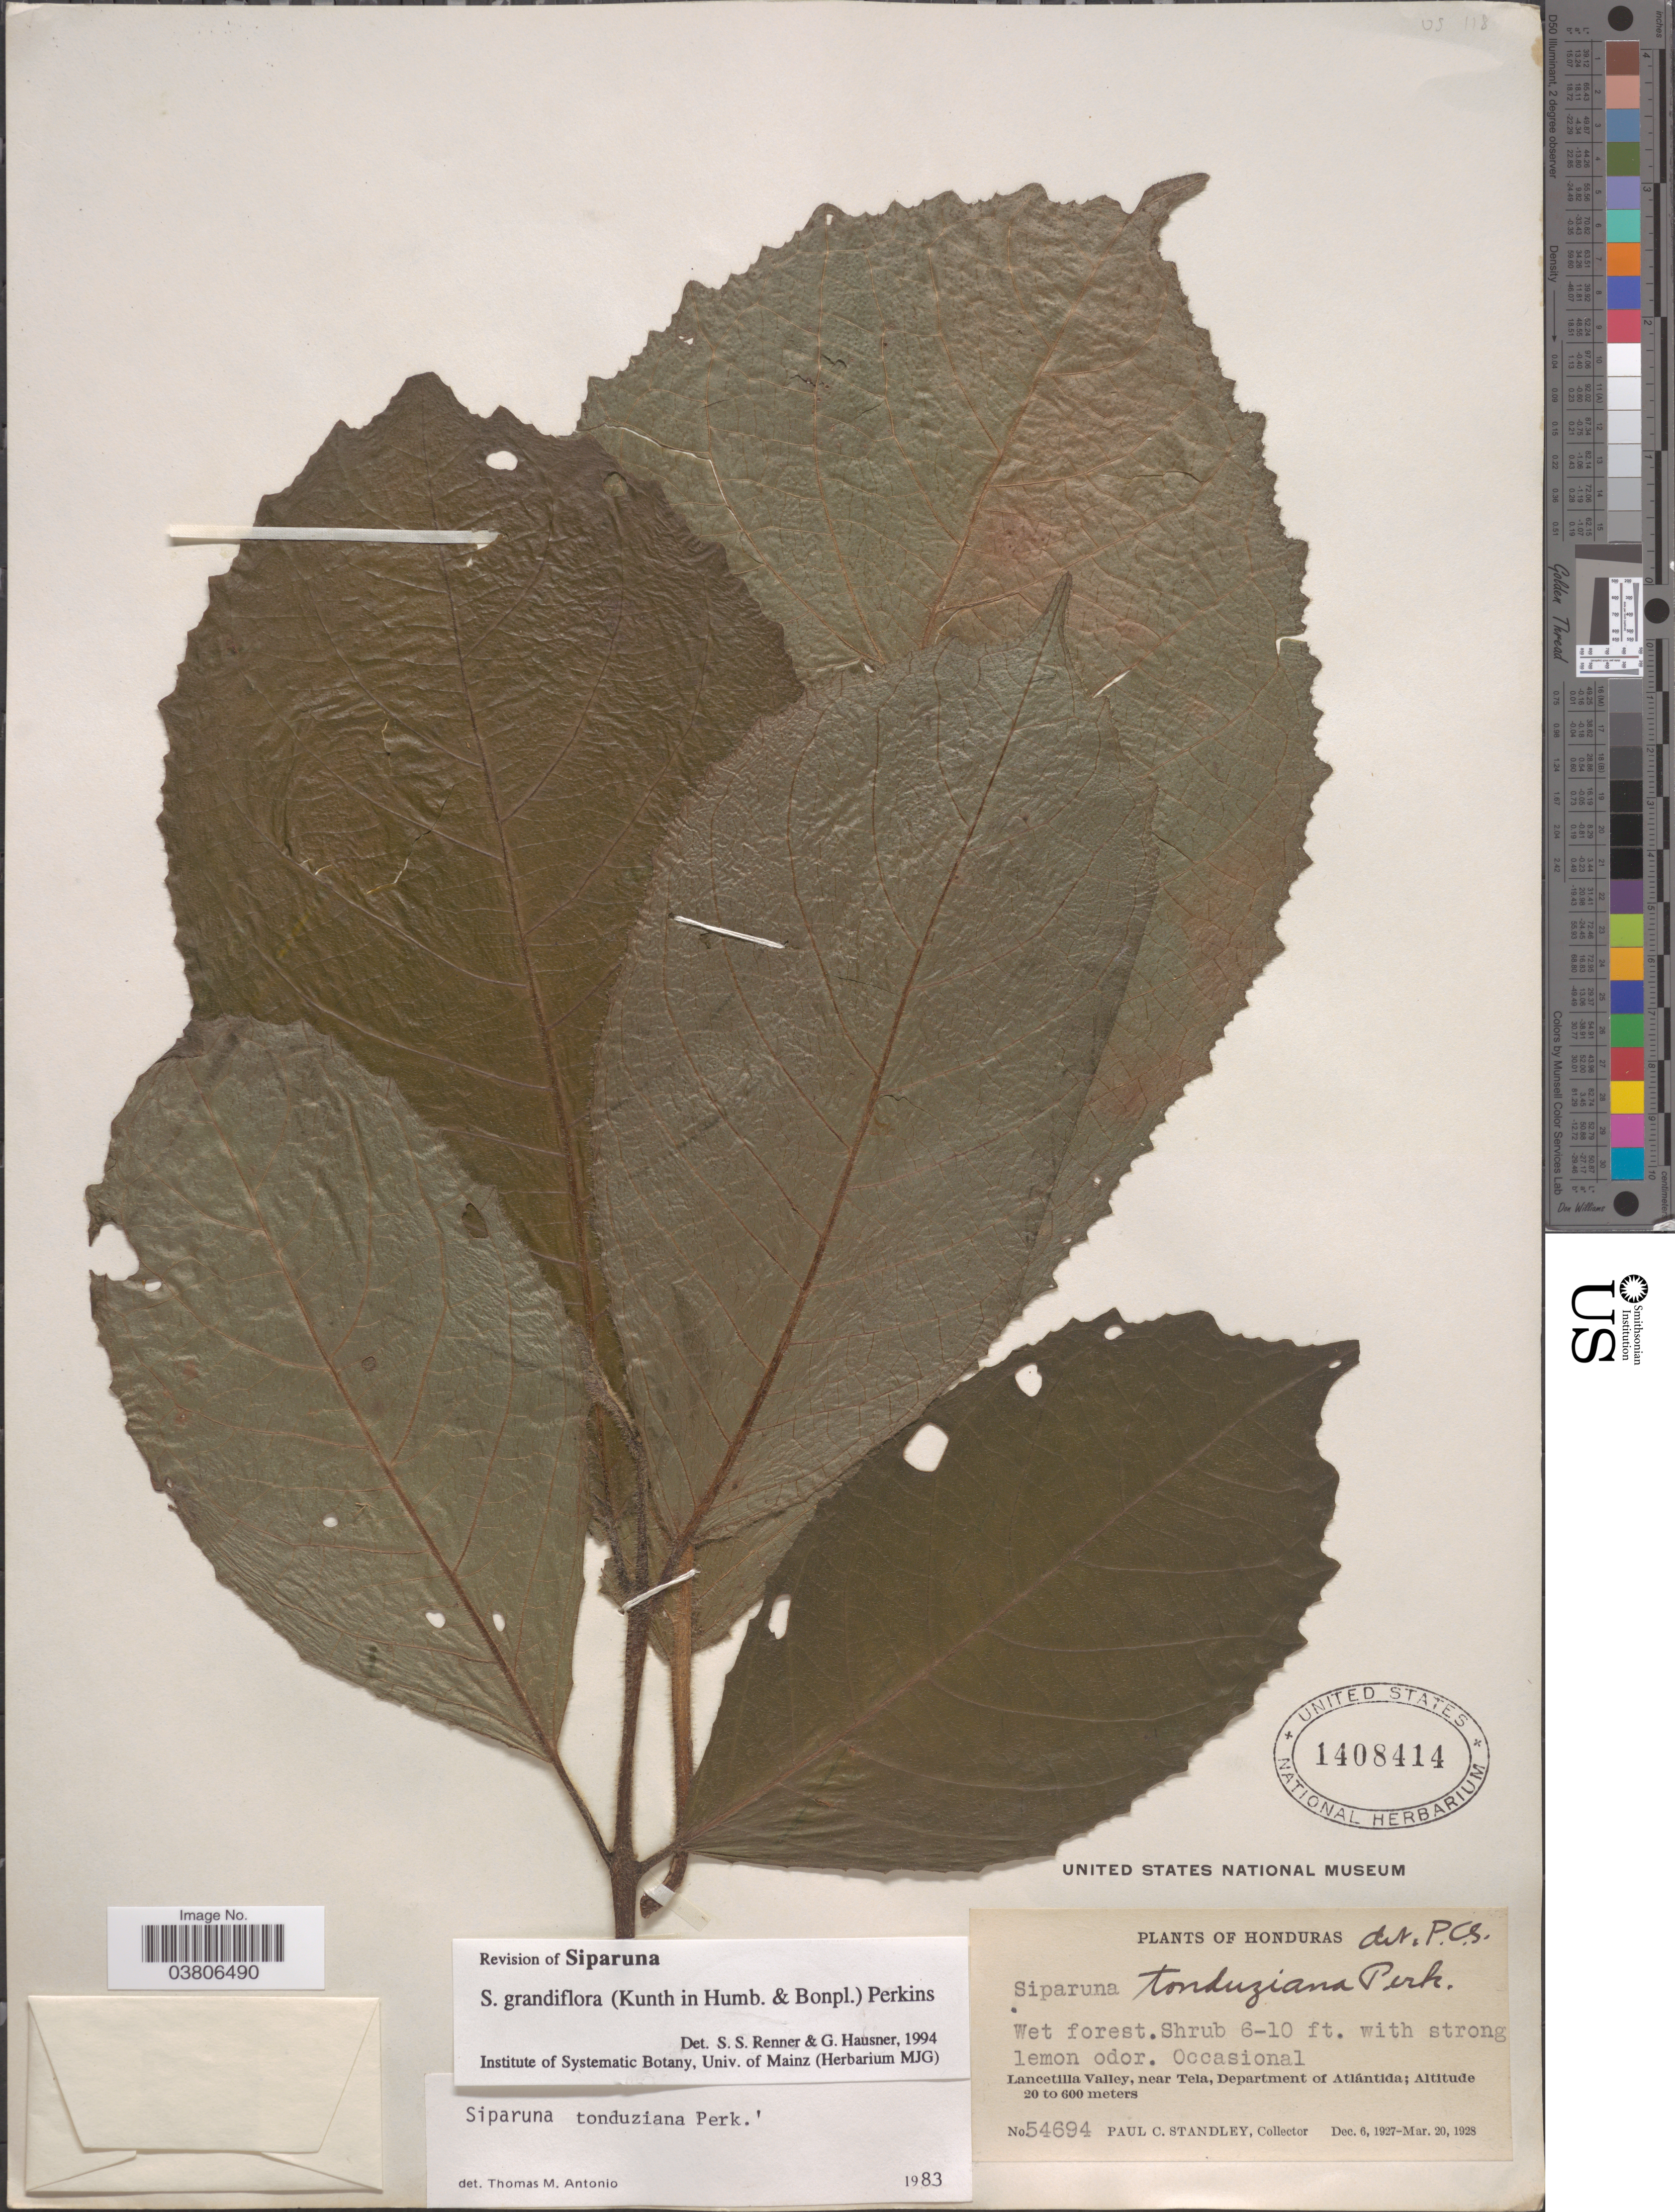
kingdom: Plantae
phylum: Tracheophyta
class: Magnoliopsida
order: Laurales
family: Siparunaceae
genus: Siparuna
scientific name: Siparuna grandiflora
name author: (Kunth) A. DC.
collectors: P. C. Standley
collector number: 54694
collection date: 1927-12-06/1928-03-20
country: Honduras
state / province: Atlantida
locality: Lancetilla Valley, near Tela, Department of Atlántida.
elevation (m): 20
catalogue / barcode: US 1408414